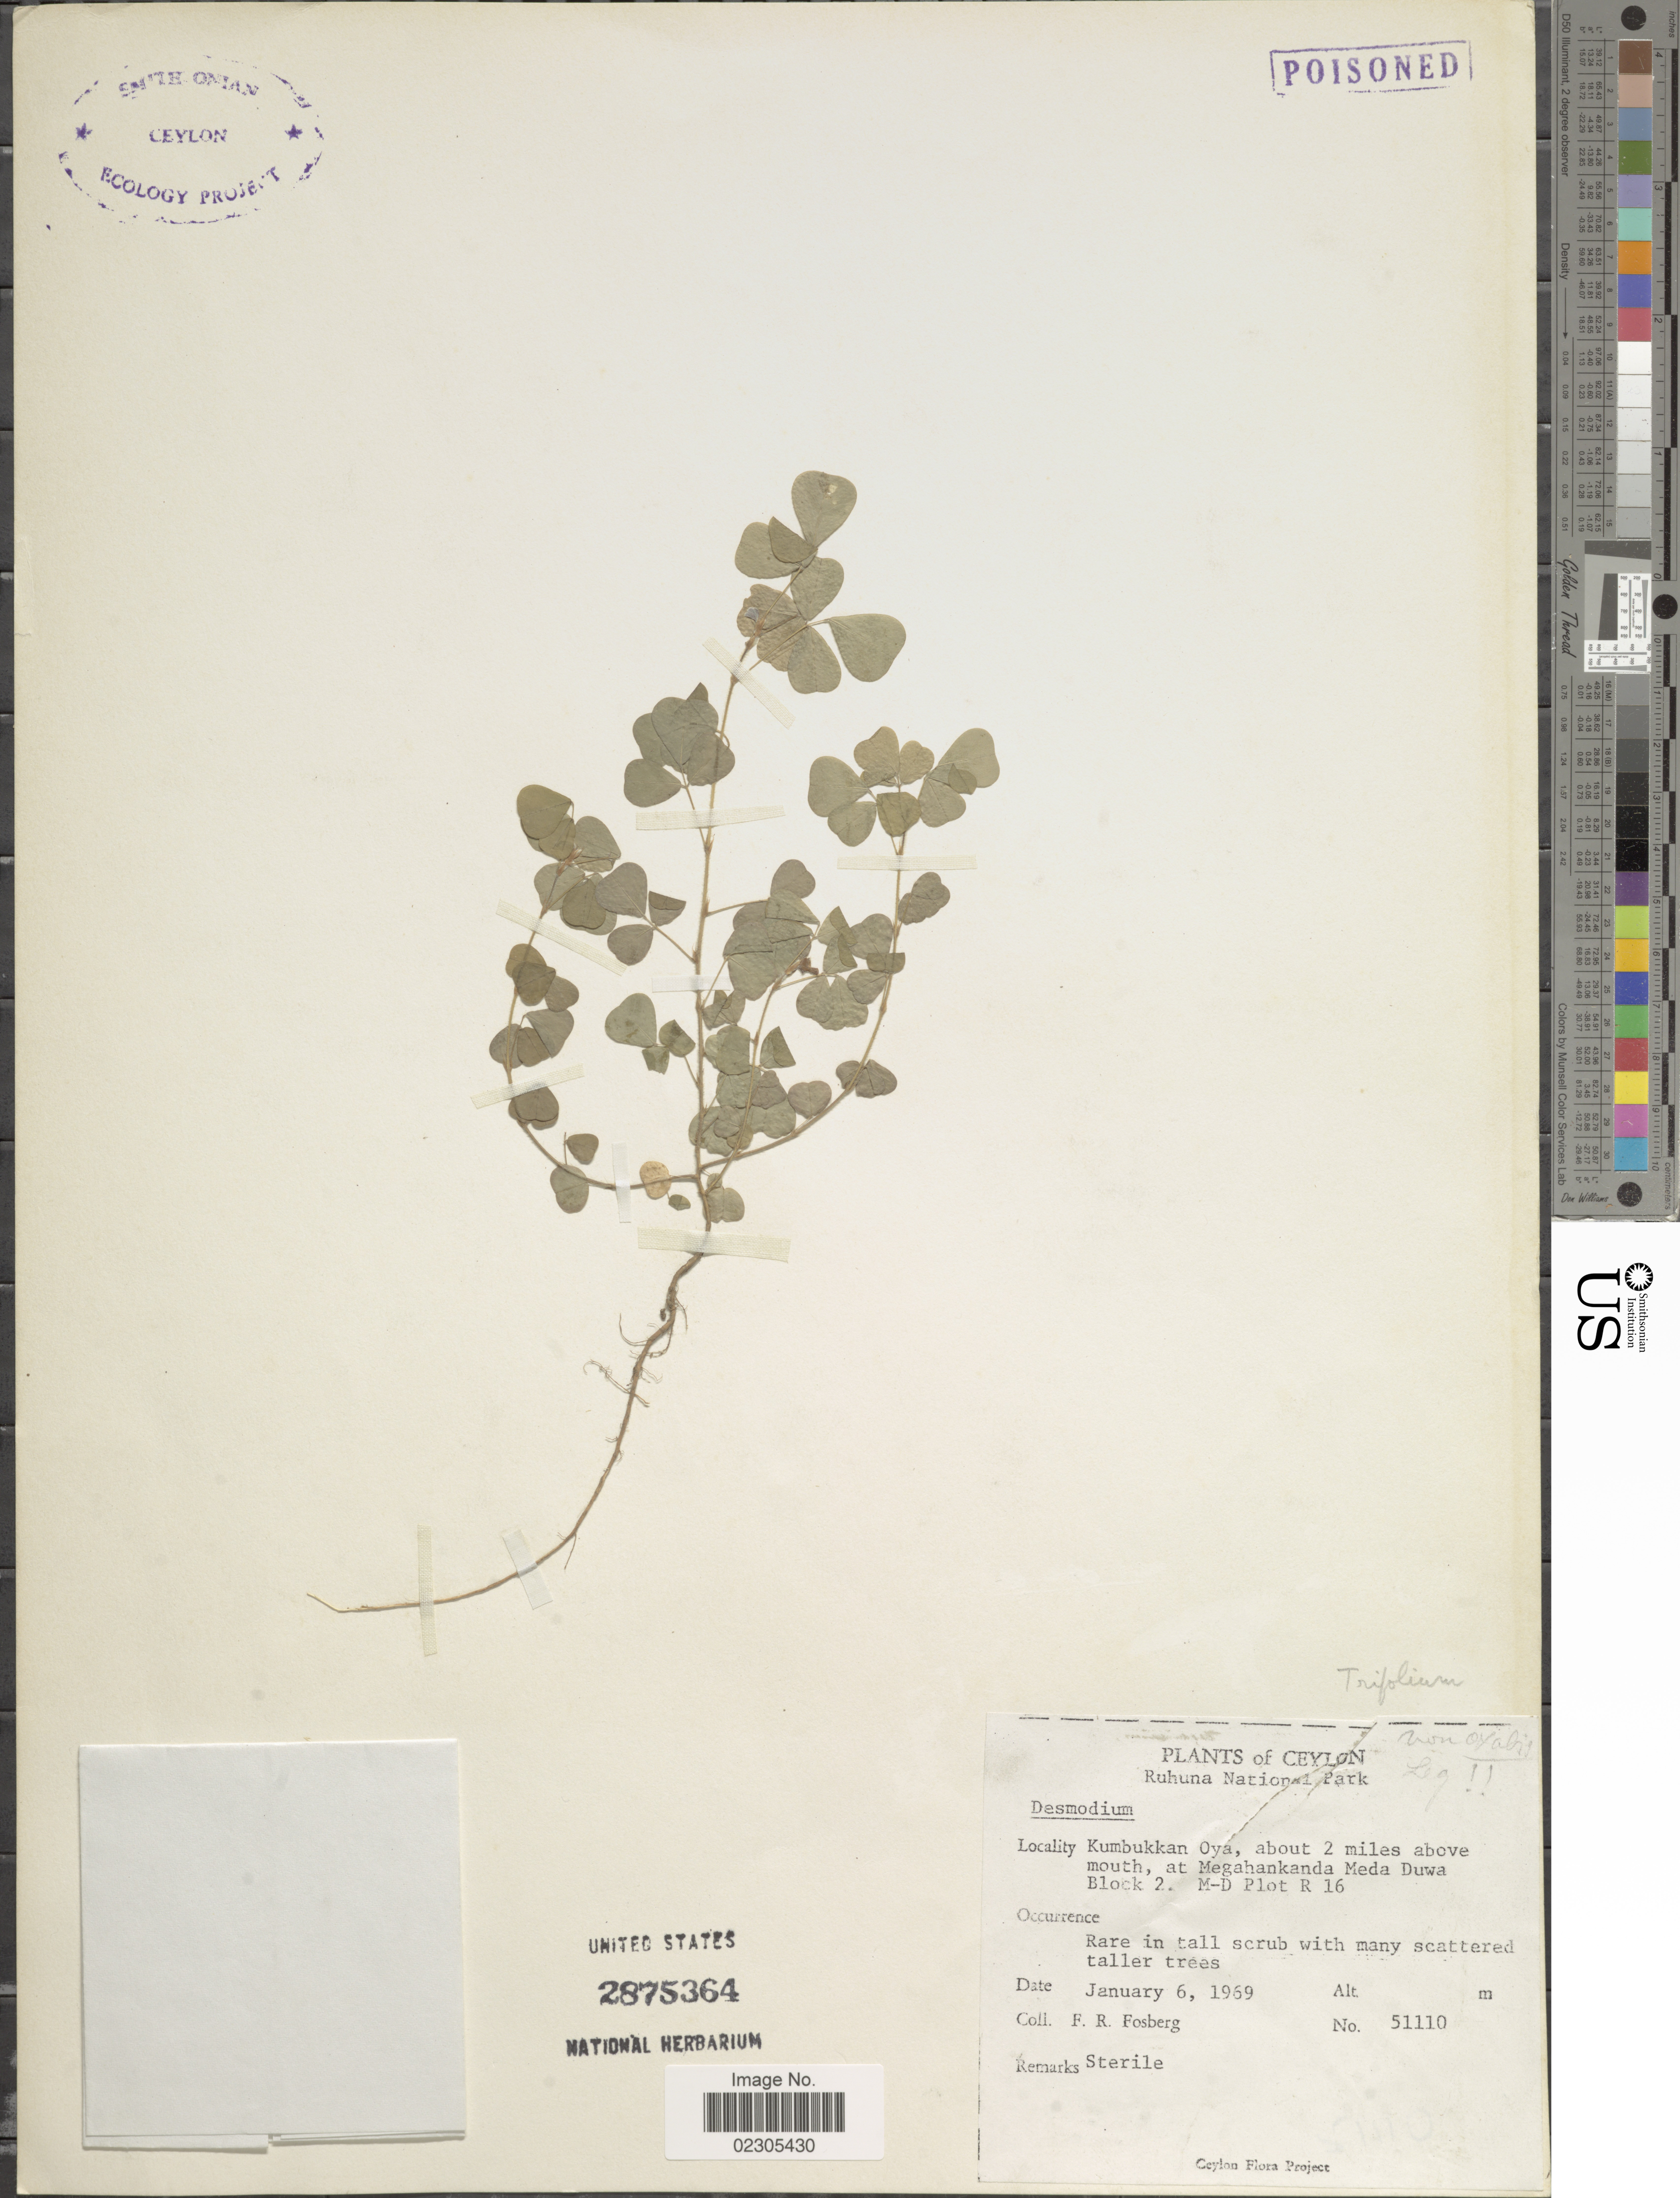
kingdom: Plantae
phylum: Tracheophyta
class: Magnoliopsida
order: Fabales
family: Fabaceae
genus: Trifolium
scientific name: Trifolium sp.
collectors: F. R. Fosberg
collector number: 51110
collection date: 1969-01-06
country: Sri Lanka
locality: Ruhuna National Park, Kumbukkan Oya, about 2 miles above mouth at Megahankanda Meda Duwa Block 2. M-D Plot R 16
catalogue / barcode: US 2875364